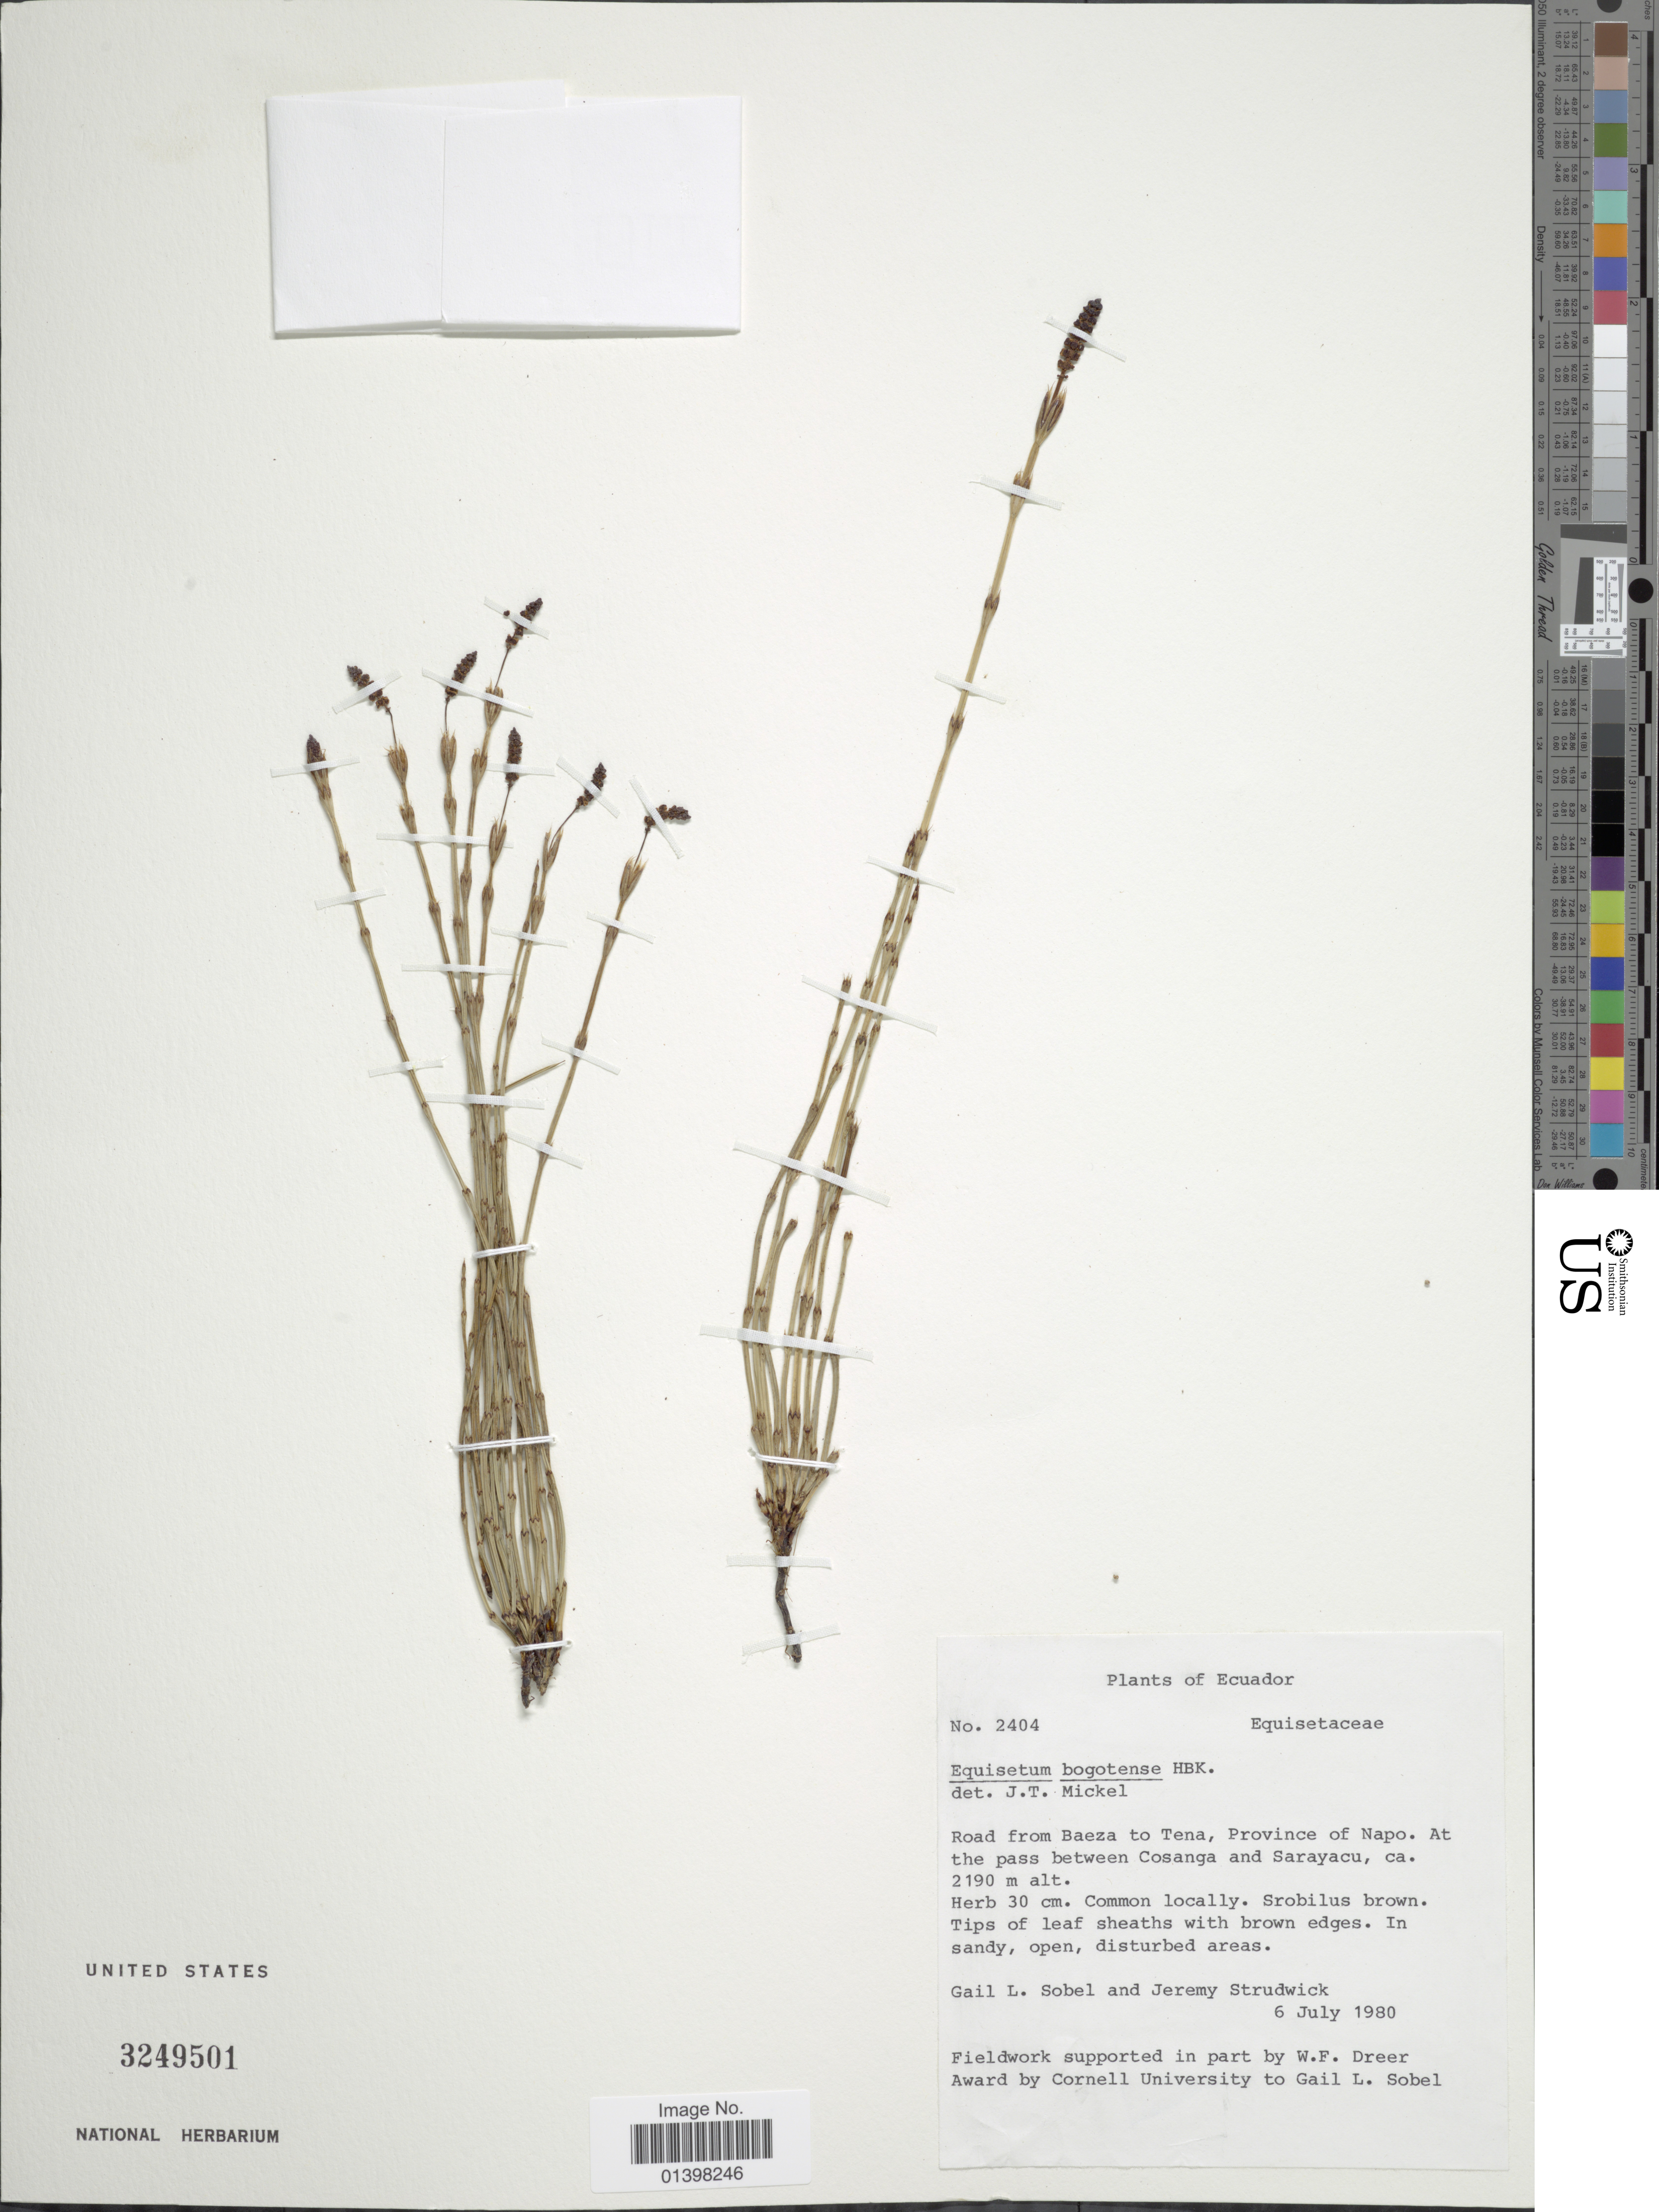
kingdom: Plantae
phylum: Tracheophyta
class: Polypodiopsida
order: Equisetales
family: Equisetaceae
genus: Equisetum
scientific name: Equisetum bogotense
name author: Kunth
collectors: G. L. Sobel & J. J. Strudwick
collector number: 2404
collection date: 1980-07-06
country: Ecuador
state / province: Napo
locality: Road from Baeza to Tena, At the pass between Cosanga and Sarayacu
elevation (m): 2190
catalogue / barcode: US 3249501